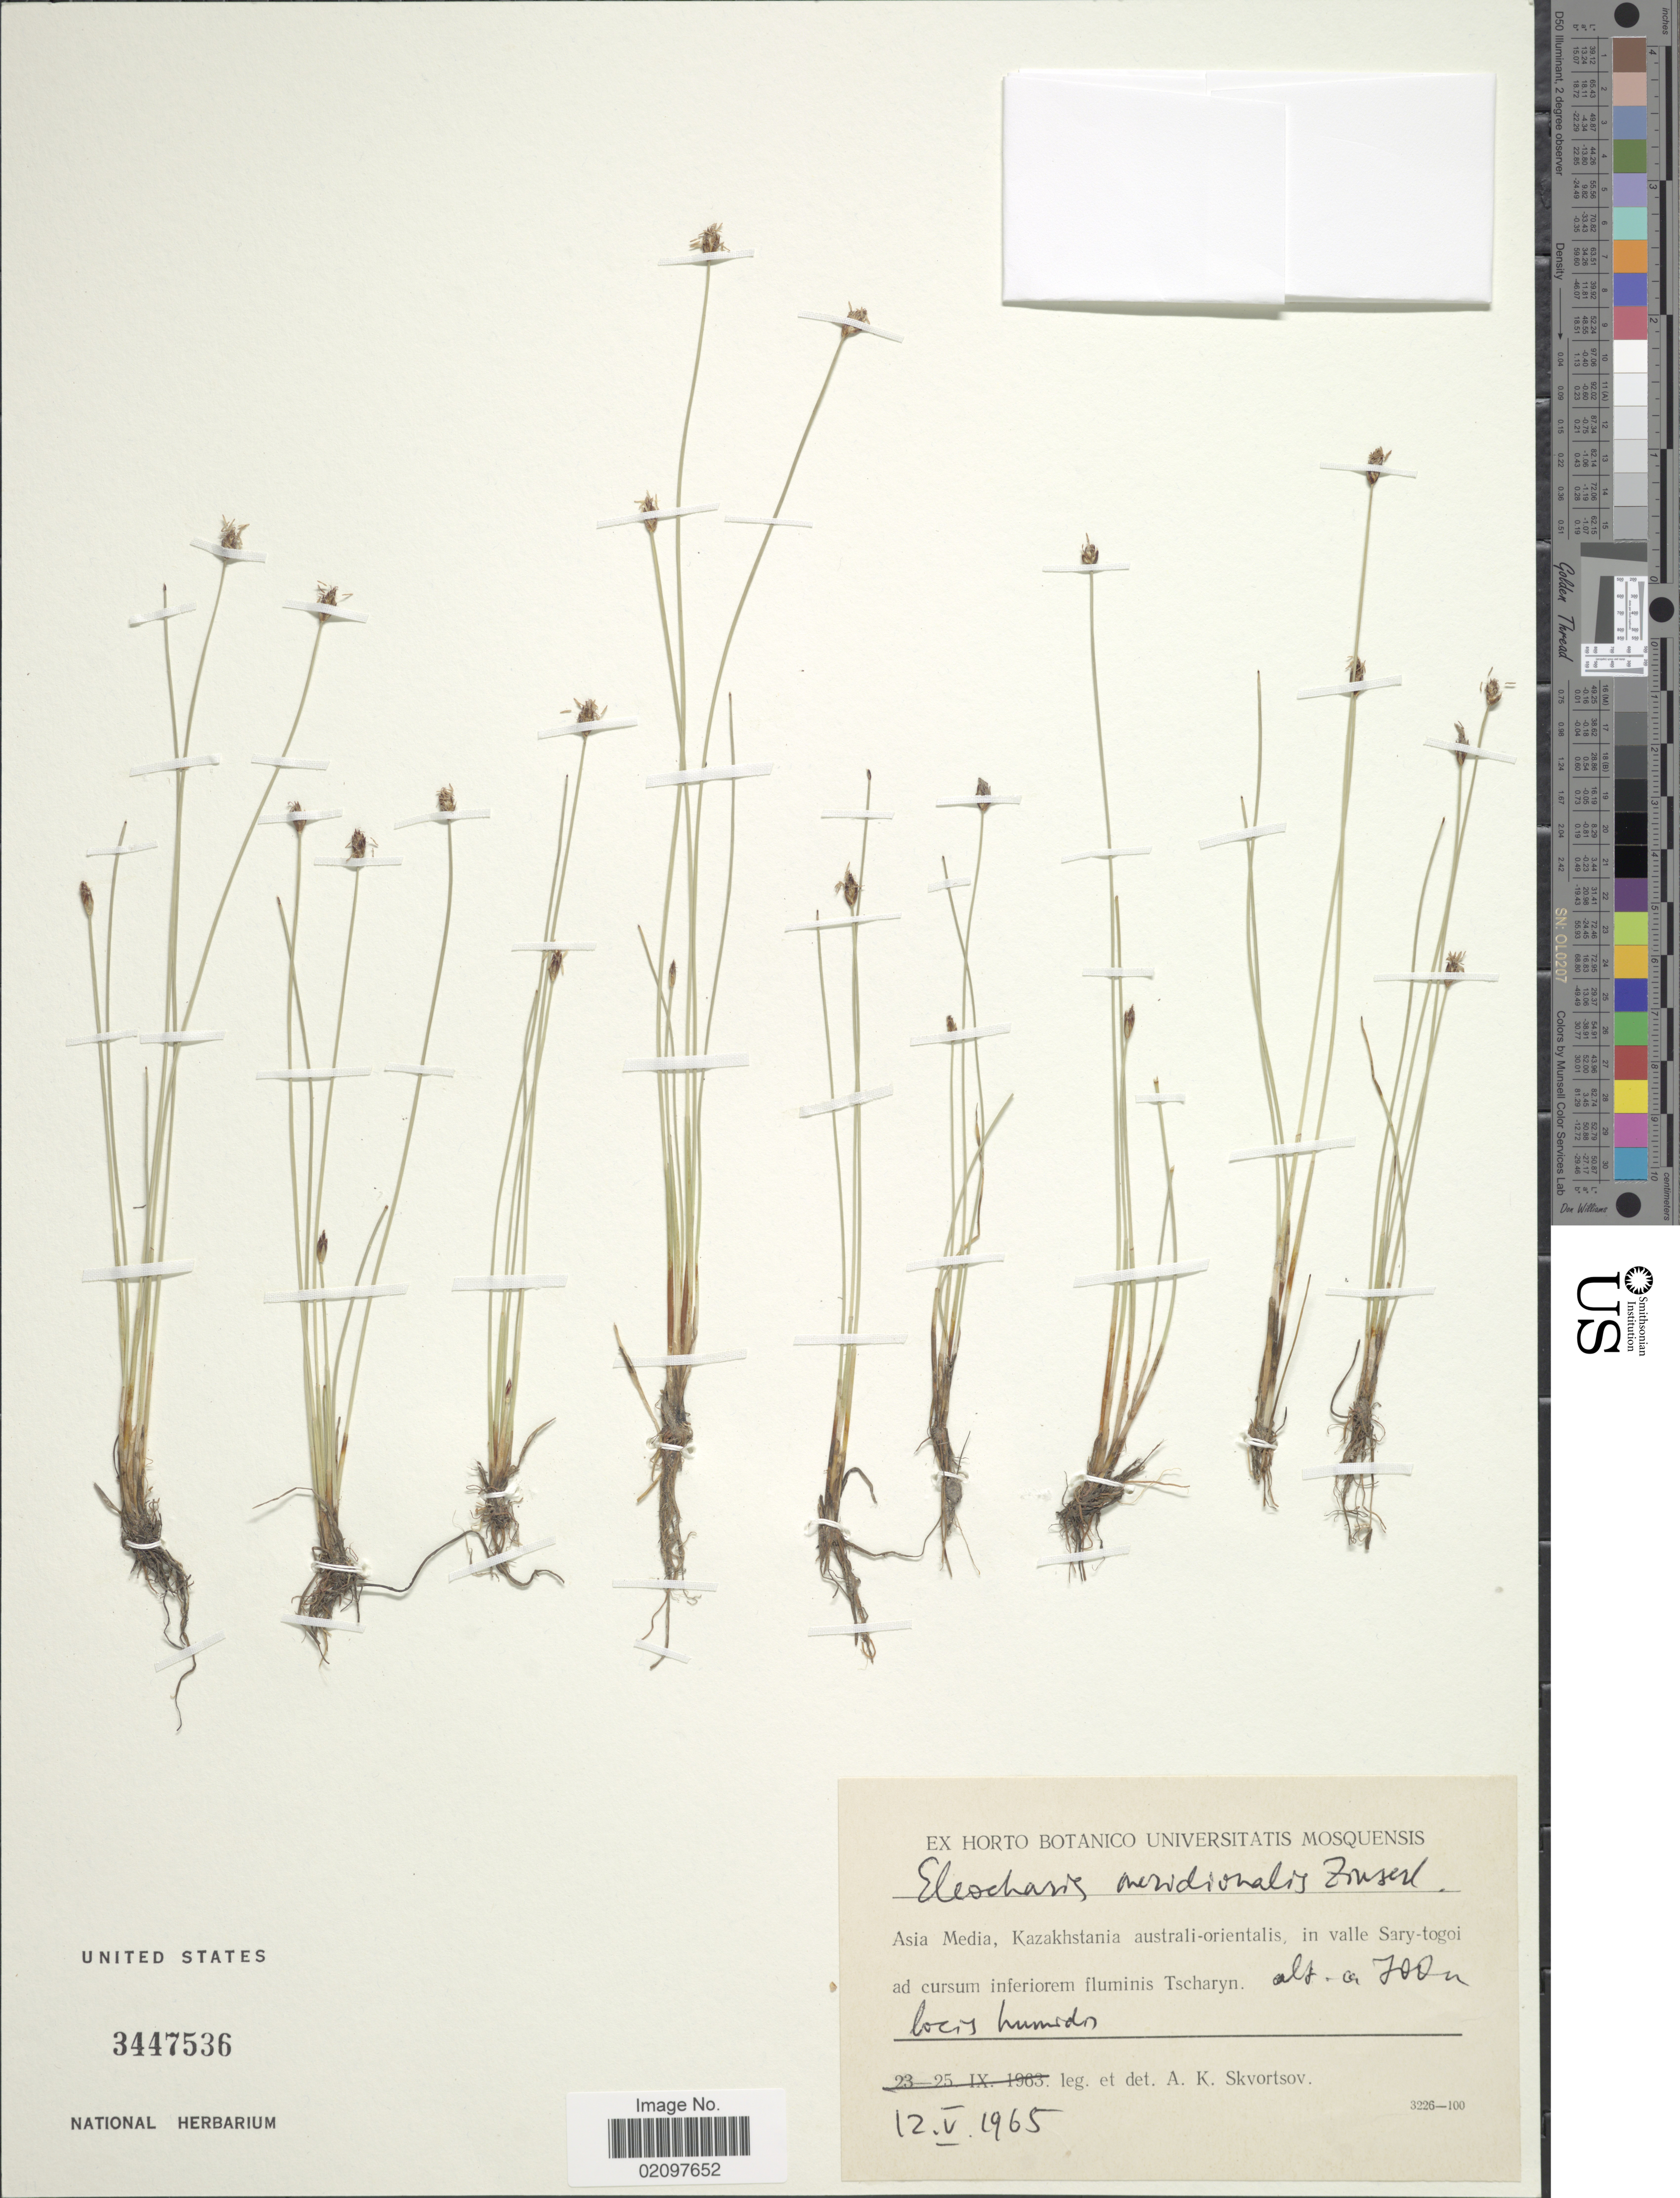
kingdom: Plantae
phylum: Tracheophyta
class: Liliopsida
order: Poales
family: Cyperaceae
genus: Eleocharis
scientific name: Eleocharis quinqueflora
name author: (Hartmann) O. Schwarz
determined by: Strong, Mark T., (BOT), Smithsonian Institution - National Museum of Natural History (UNITED STATES)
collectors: A. K. Skvortsov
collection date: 1965-05-12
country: Kazakhstan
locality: Asia Media, Kazakhstania australi-orientalis, in valle Sary-togoi ad cursum inferiorem fluminis Tscharyn, locis humides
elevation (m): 700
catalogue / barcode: US 3447536